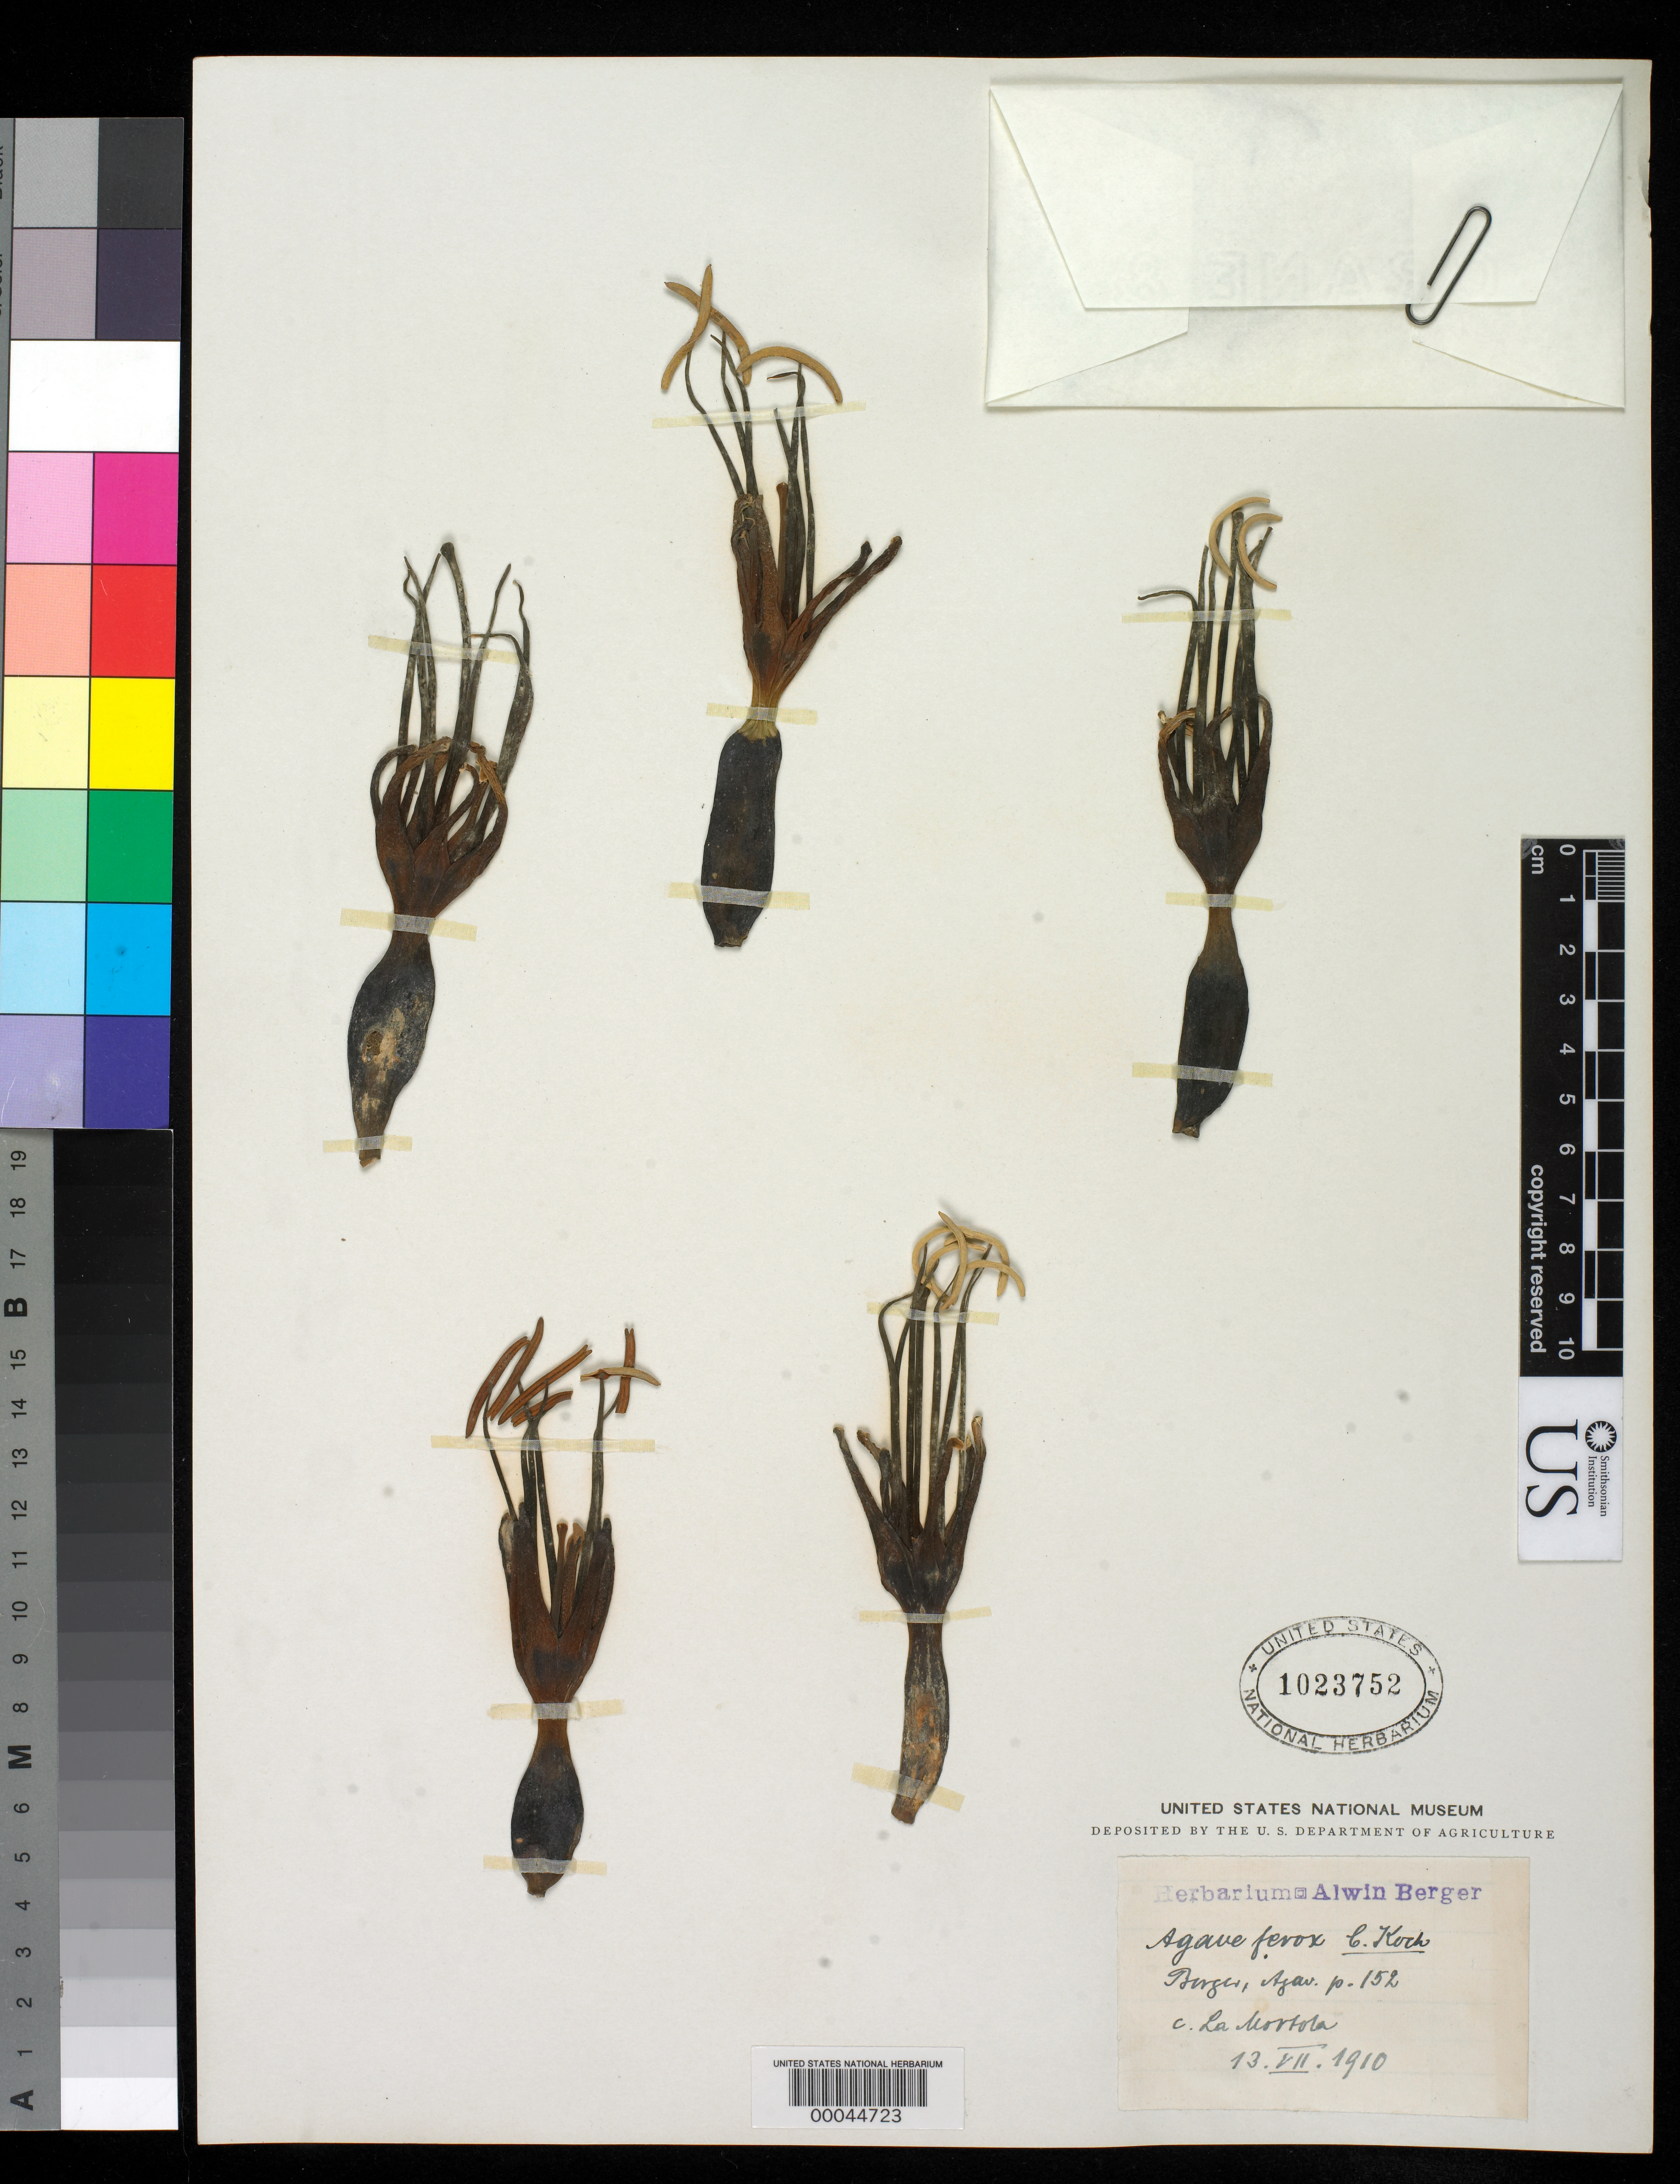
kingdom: Plantae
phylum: Tracheophyta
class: Liliopsida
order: Asparagales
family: Asparagaceae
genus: Agave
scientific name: Agave salmiana var. ferox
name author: (K. Koch) Gentry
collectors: ex herb. A. Berger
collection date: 1909-06-02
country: Mexico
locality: Cultivated at La Mortola, Italy.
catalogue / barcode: US 1023752